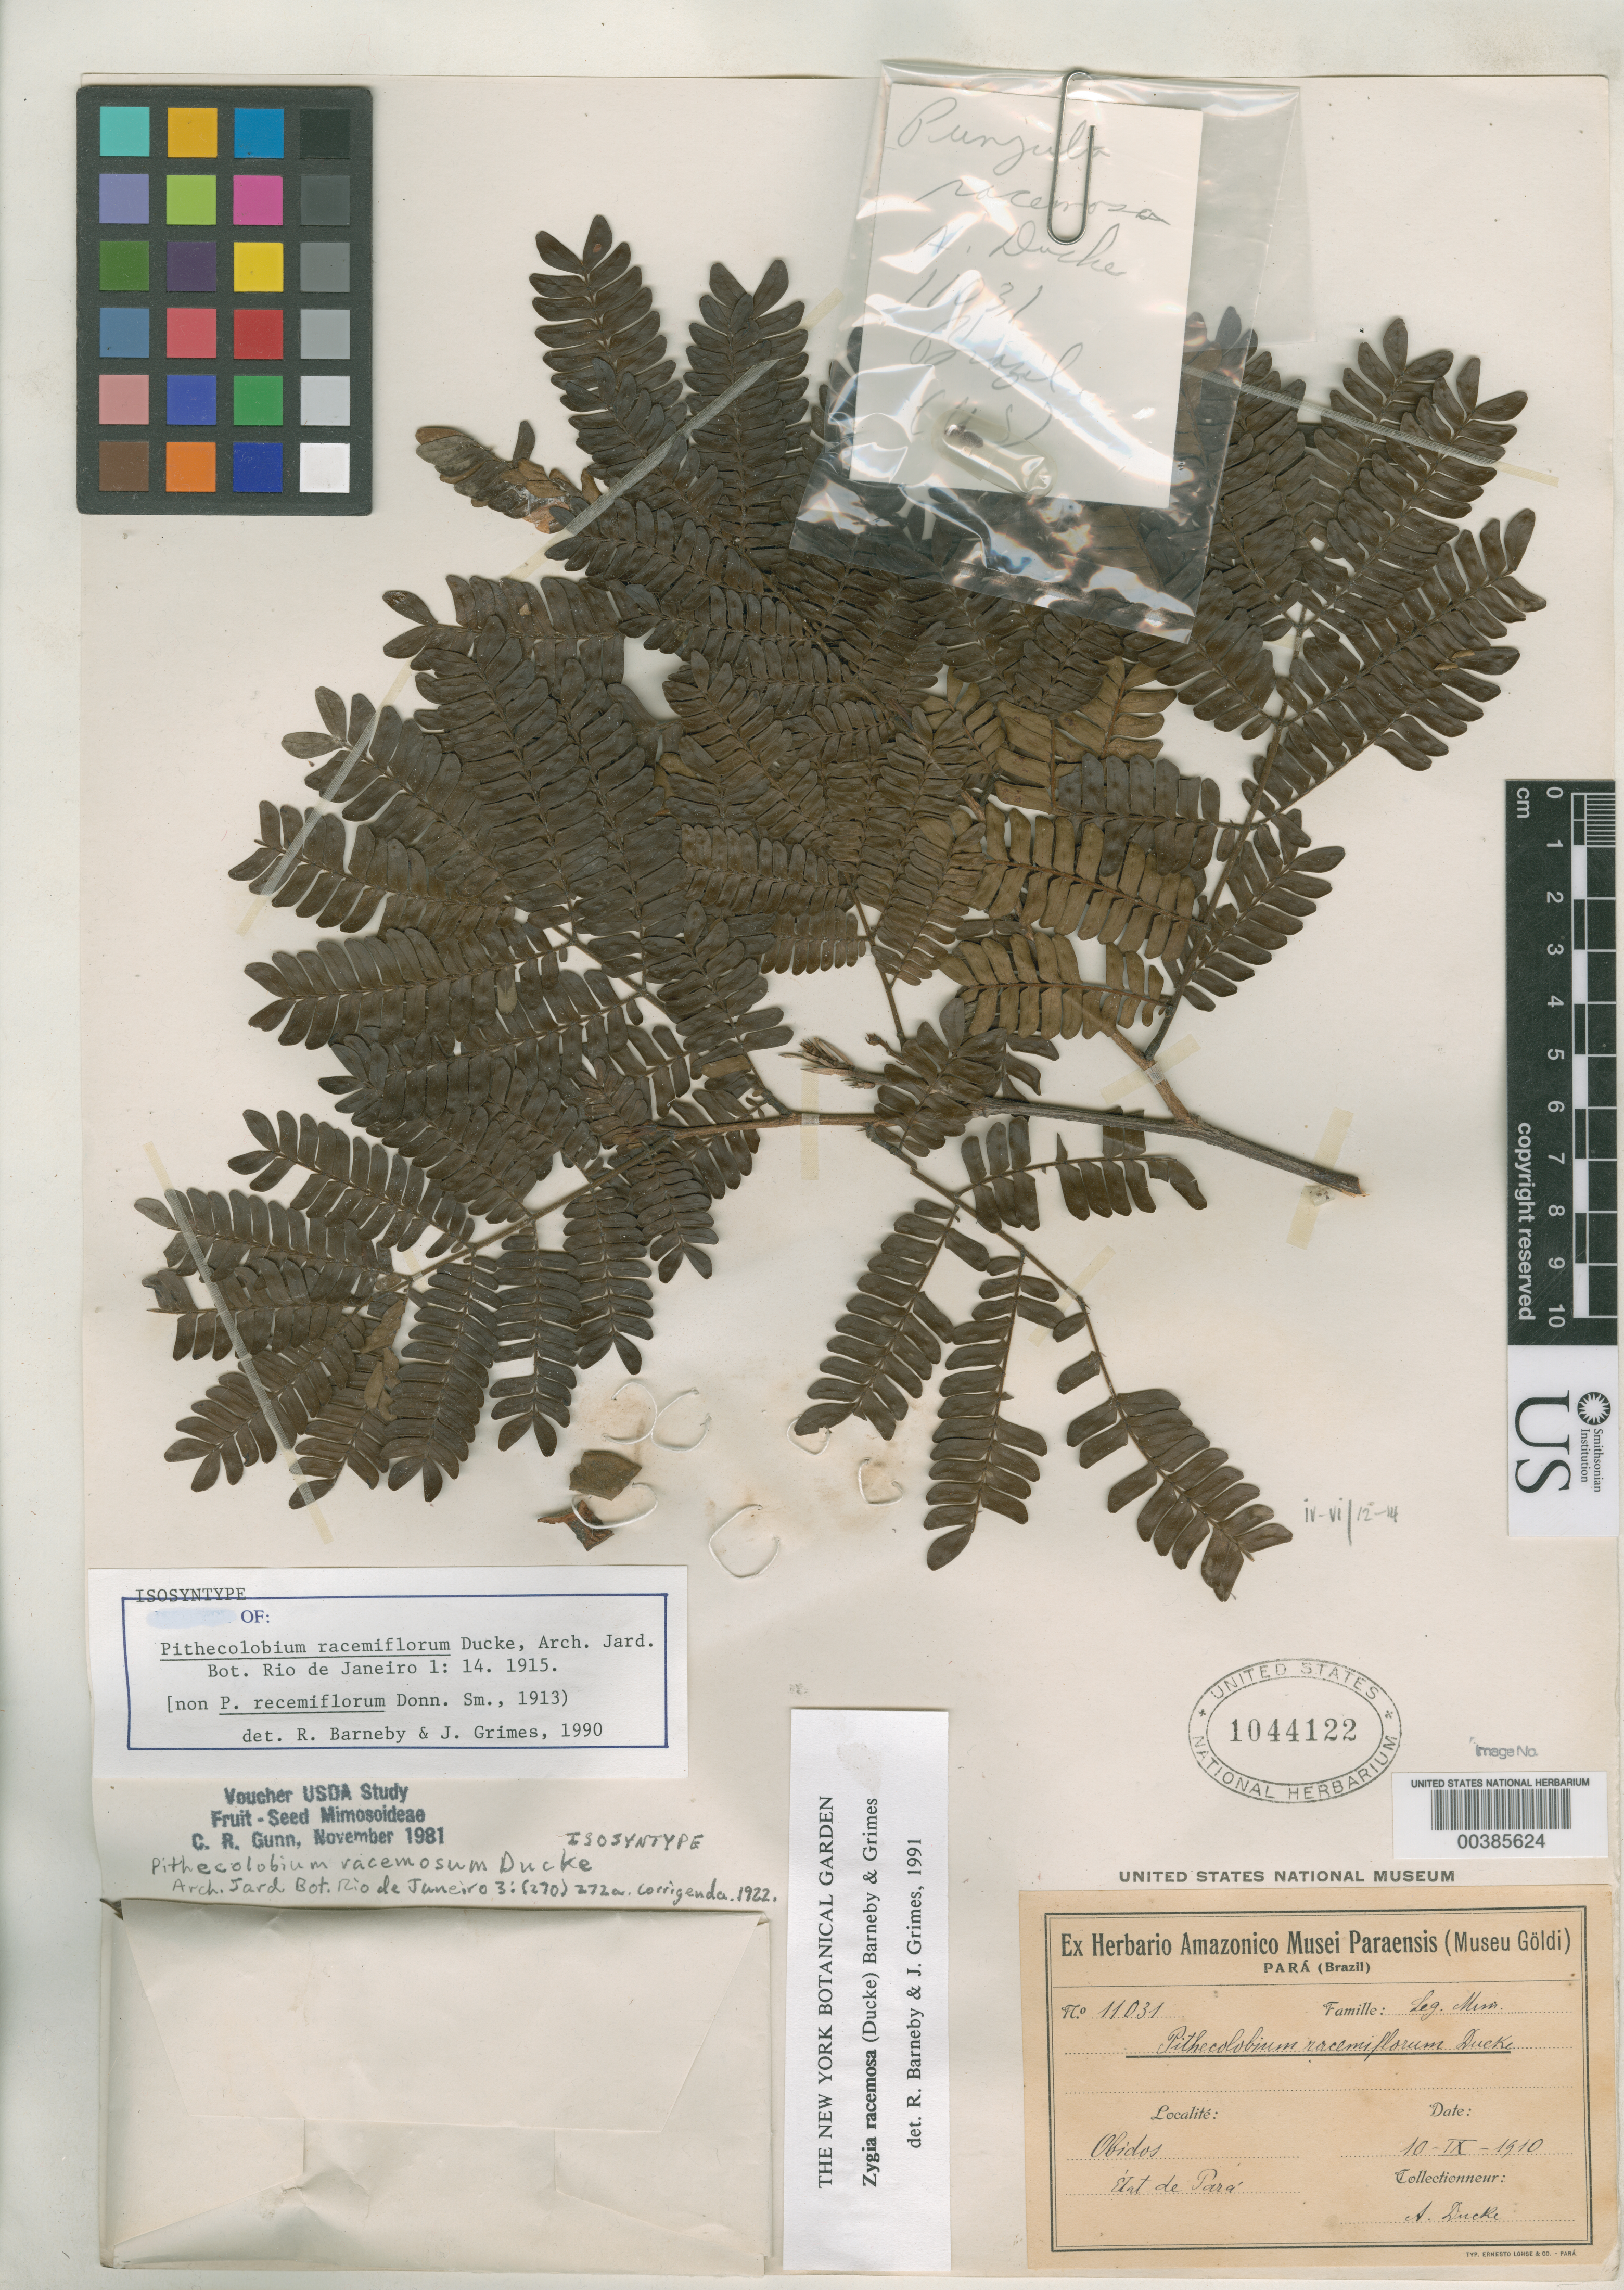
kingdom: Plantae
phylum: Tracheophyta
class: Magnoliopsida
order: Fabales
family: Fabaceae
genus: Pithecellobium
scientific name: Pithecellobium racemiflorum Ducke, nom. illeg.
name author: Ducke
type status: Isosyntype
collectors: A. Ducke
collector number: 11031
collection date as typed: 10 Sep 1910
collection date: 1910-09-10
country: Brazil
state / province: Pará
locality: Obidos.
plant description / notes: Later homonym of Pithecellobium racemiflorum Donn. Sm.; Also a type of Pithecellobium racemosum Ducke, nom. nov.; Replacement name for Pithecellobium racemiflorum Ducke (1915), non P. racemiflorum Donn. Sm. (1913).; Also a type of Pithecellobium racemiflorum Ducke, nom. illeg.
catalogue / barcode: US 1044122